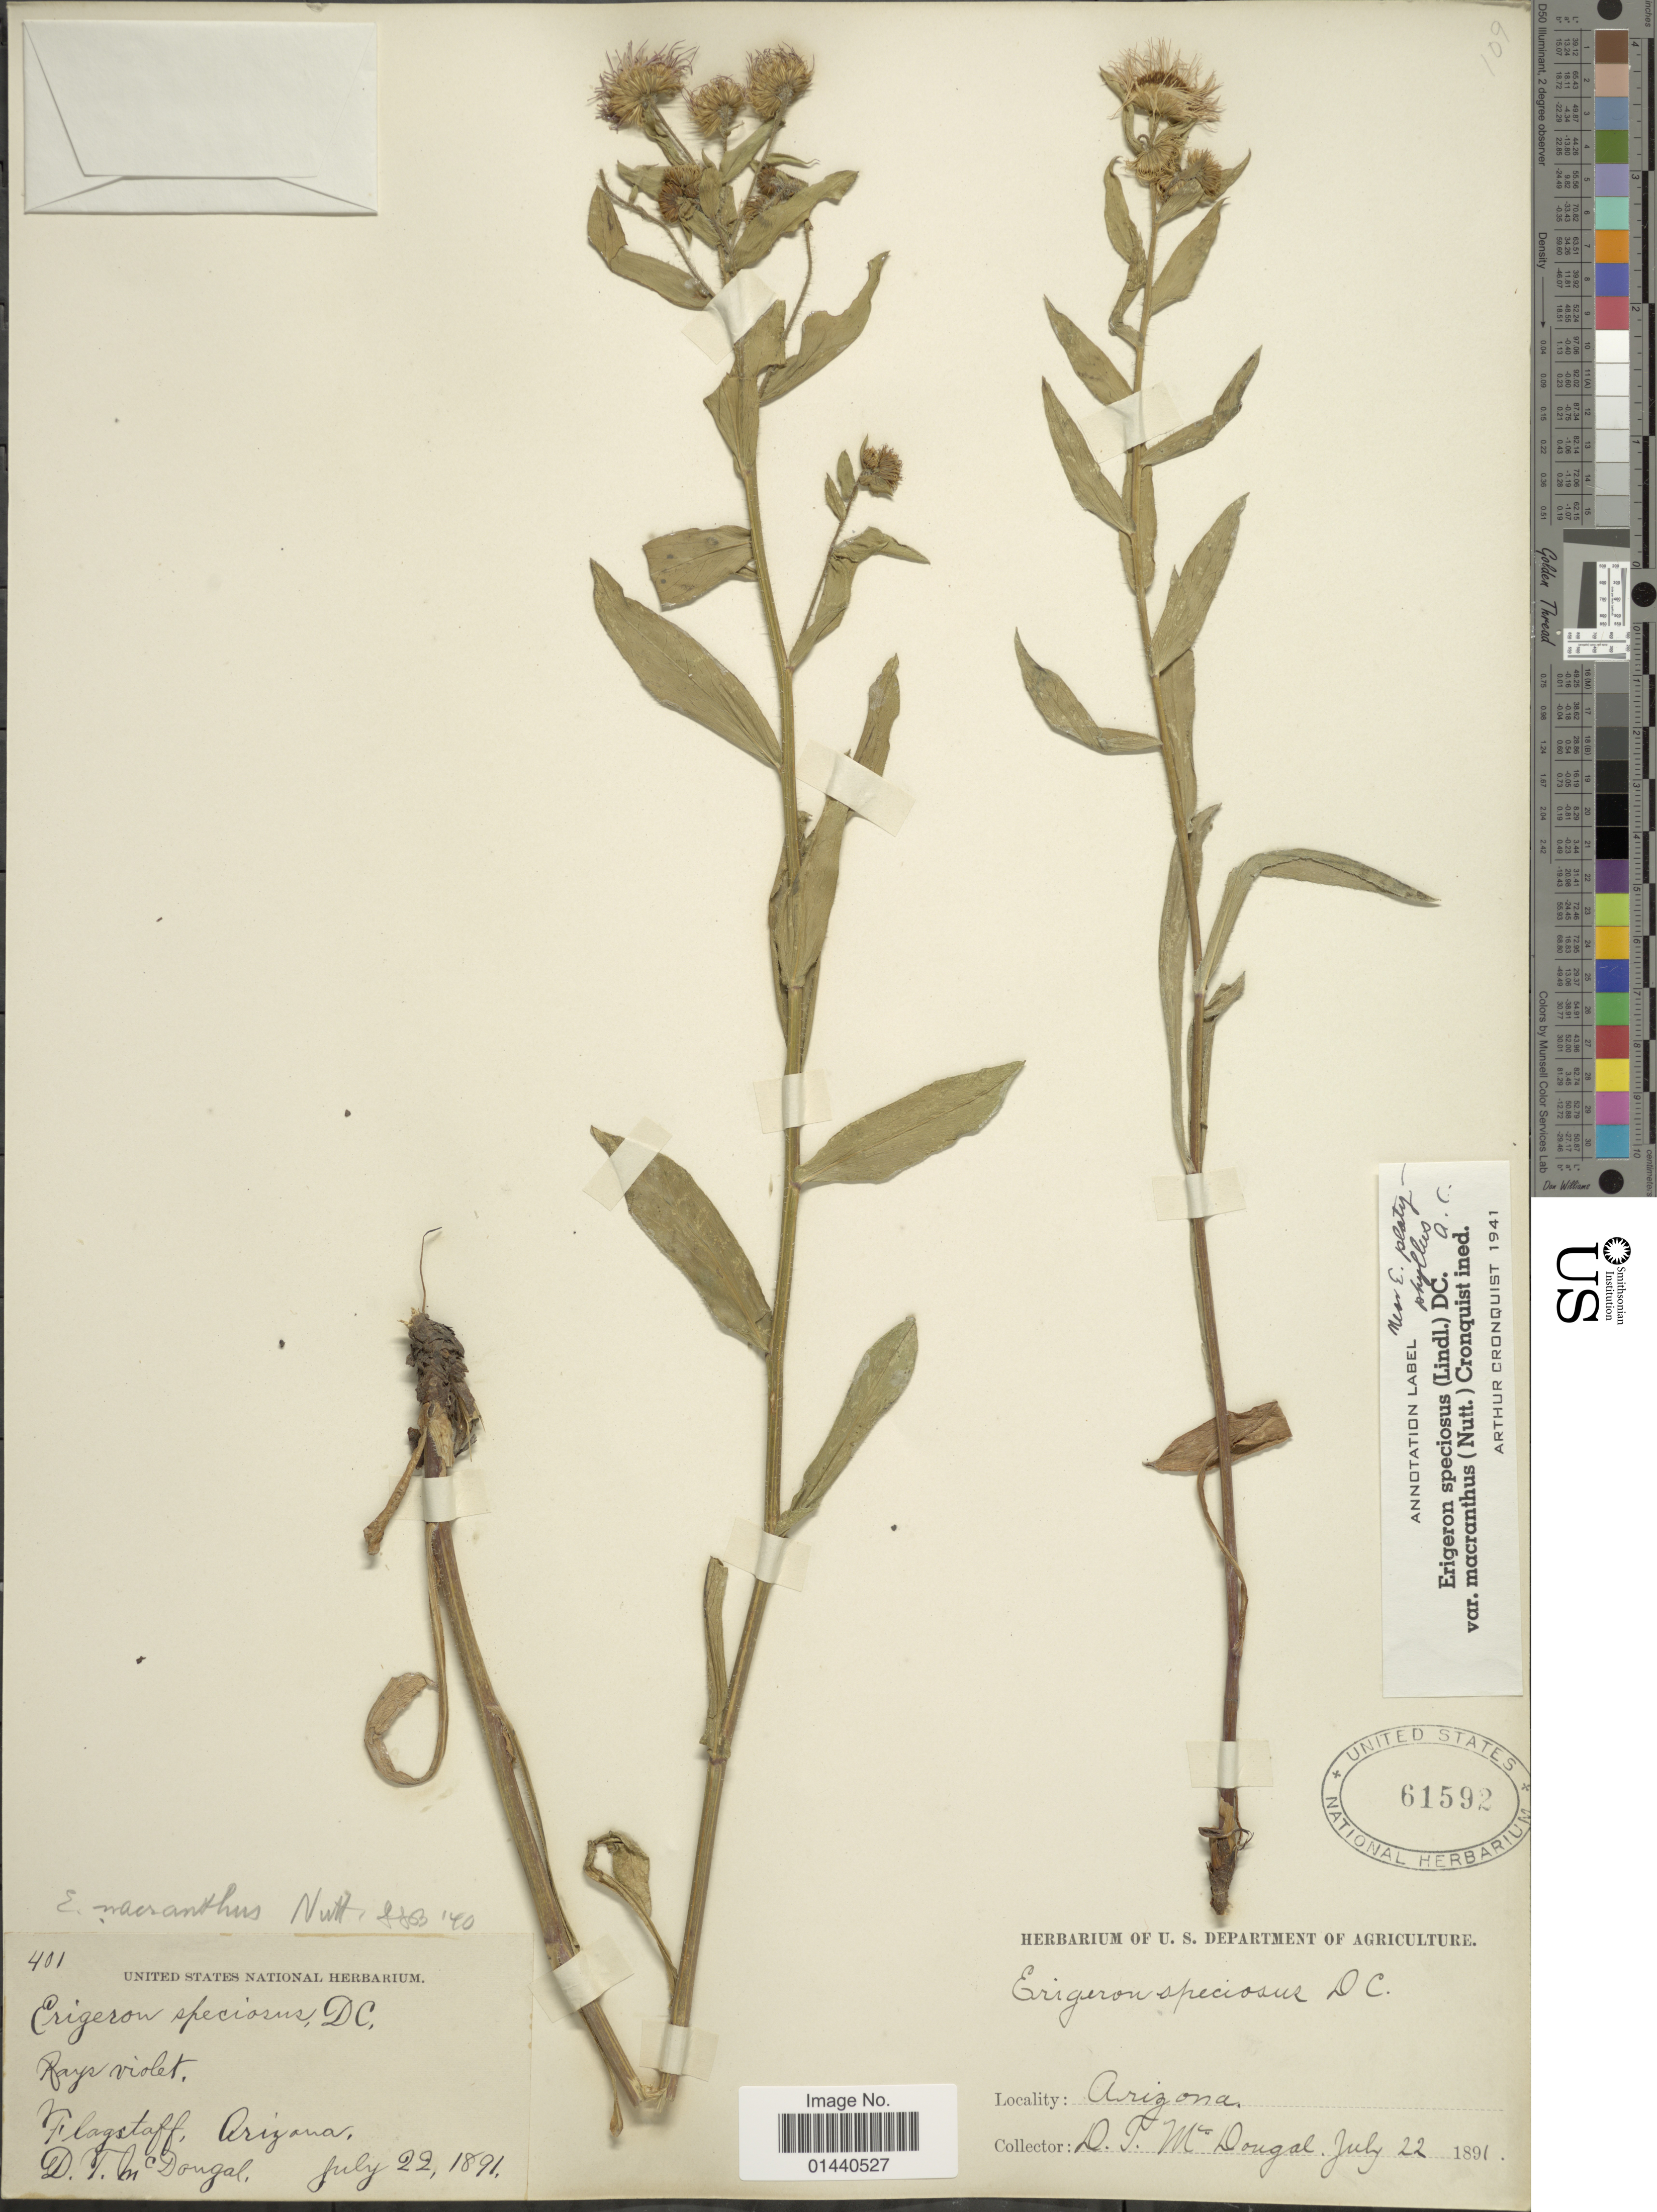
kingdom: Plantae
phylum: Tracheophyta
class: Magnoliopsida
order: Asterales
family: Asteraceae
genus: Erigeron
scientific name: Erigeron speciosus var. macranthus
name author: (Nutt.) Cronq.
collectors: D. McDougal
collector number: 401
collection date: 1891-07-22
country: United States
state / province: Arizona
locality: Flagstaff.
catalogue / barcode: US 61592